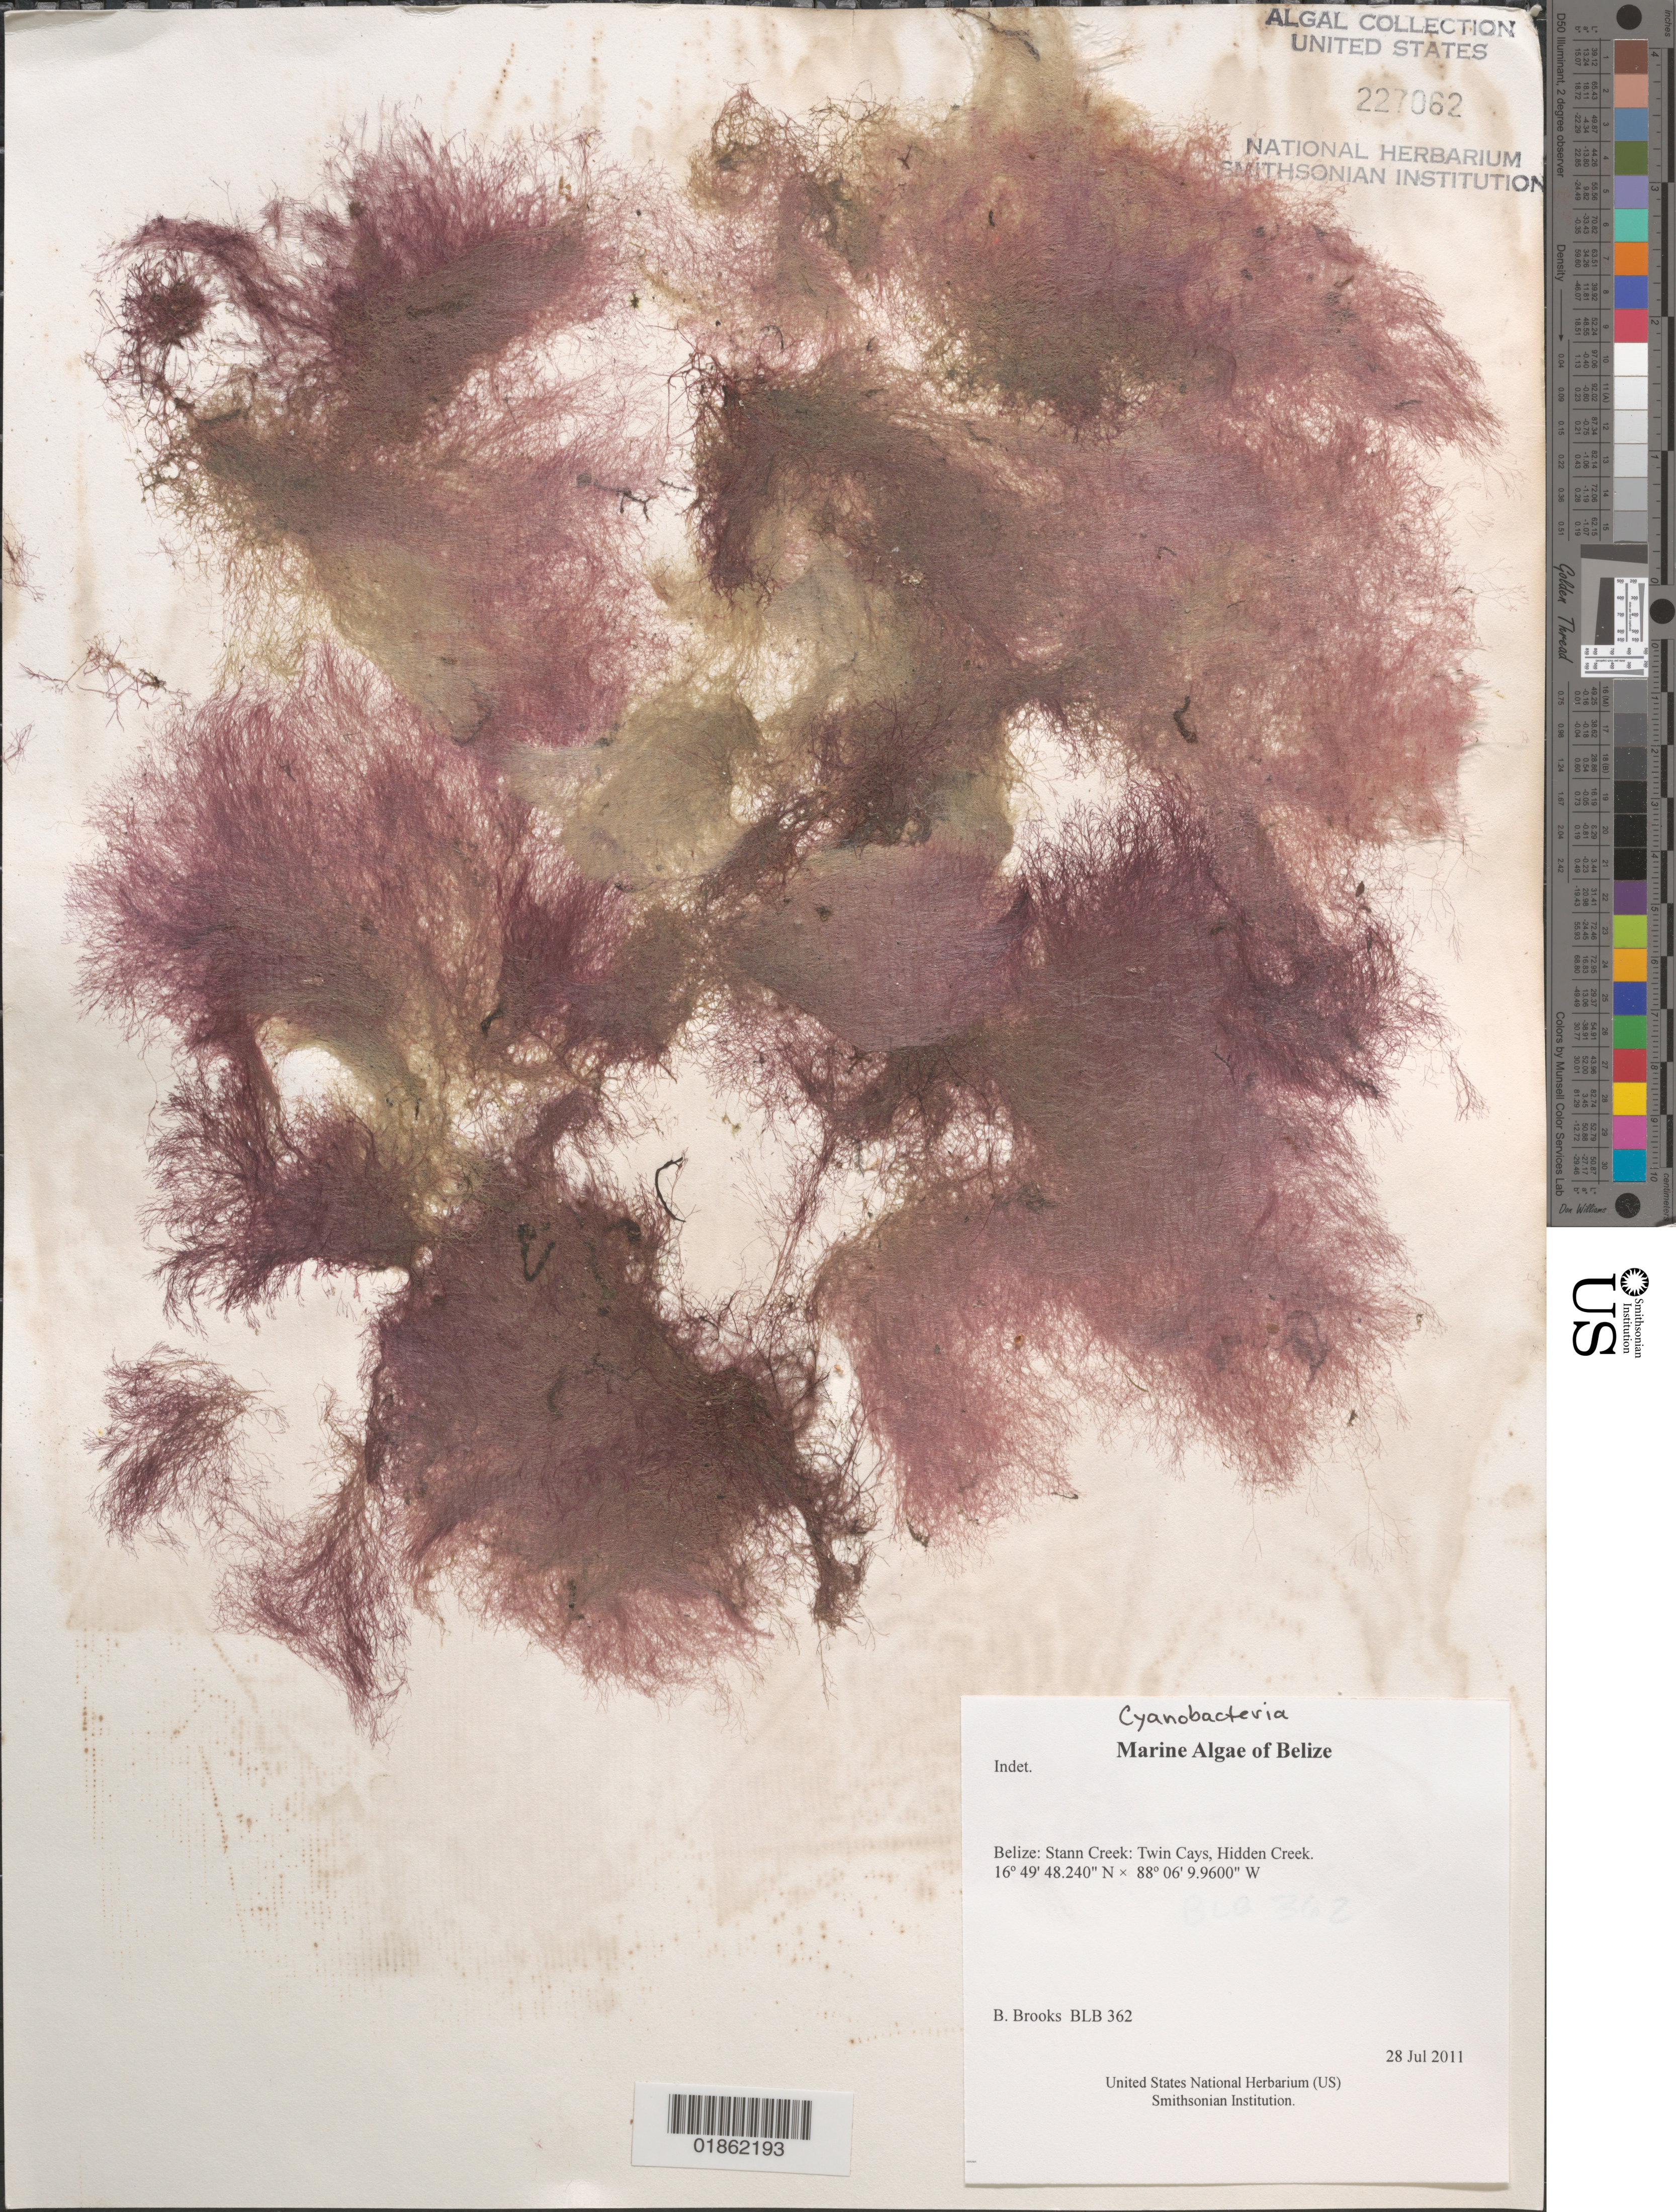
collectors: B. Brooks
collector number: BLB 362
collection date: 2011-07-28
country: Belize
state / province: Stann Creek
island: Twin Cays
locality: Twin Cays, Hidden Creek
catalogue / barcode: US 227062